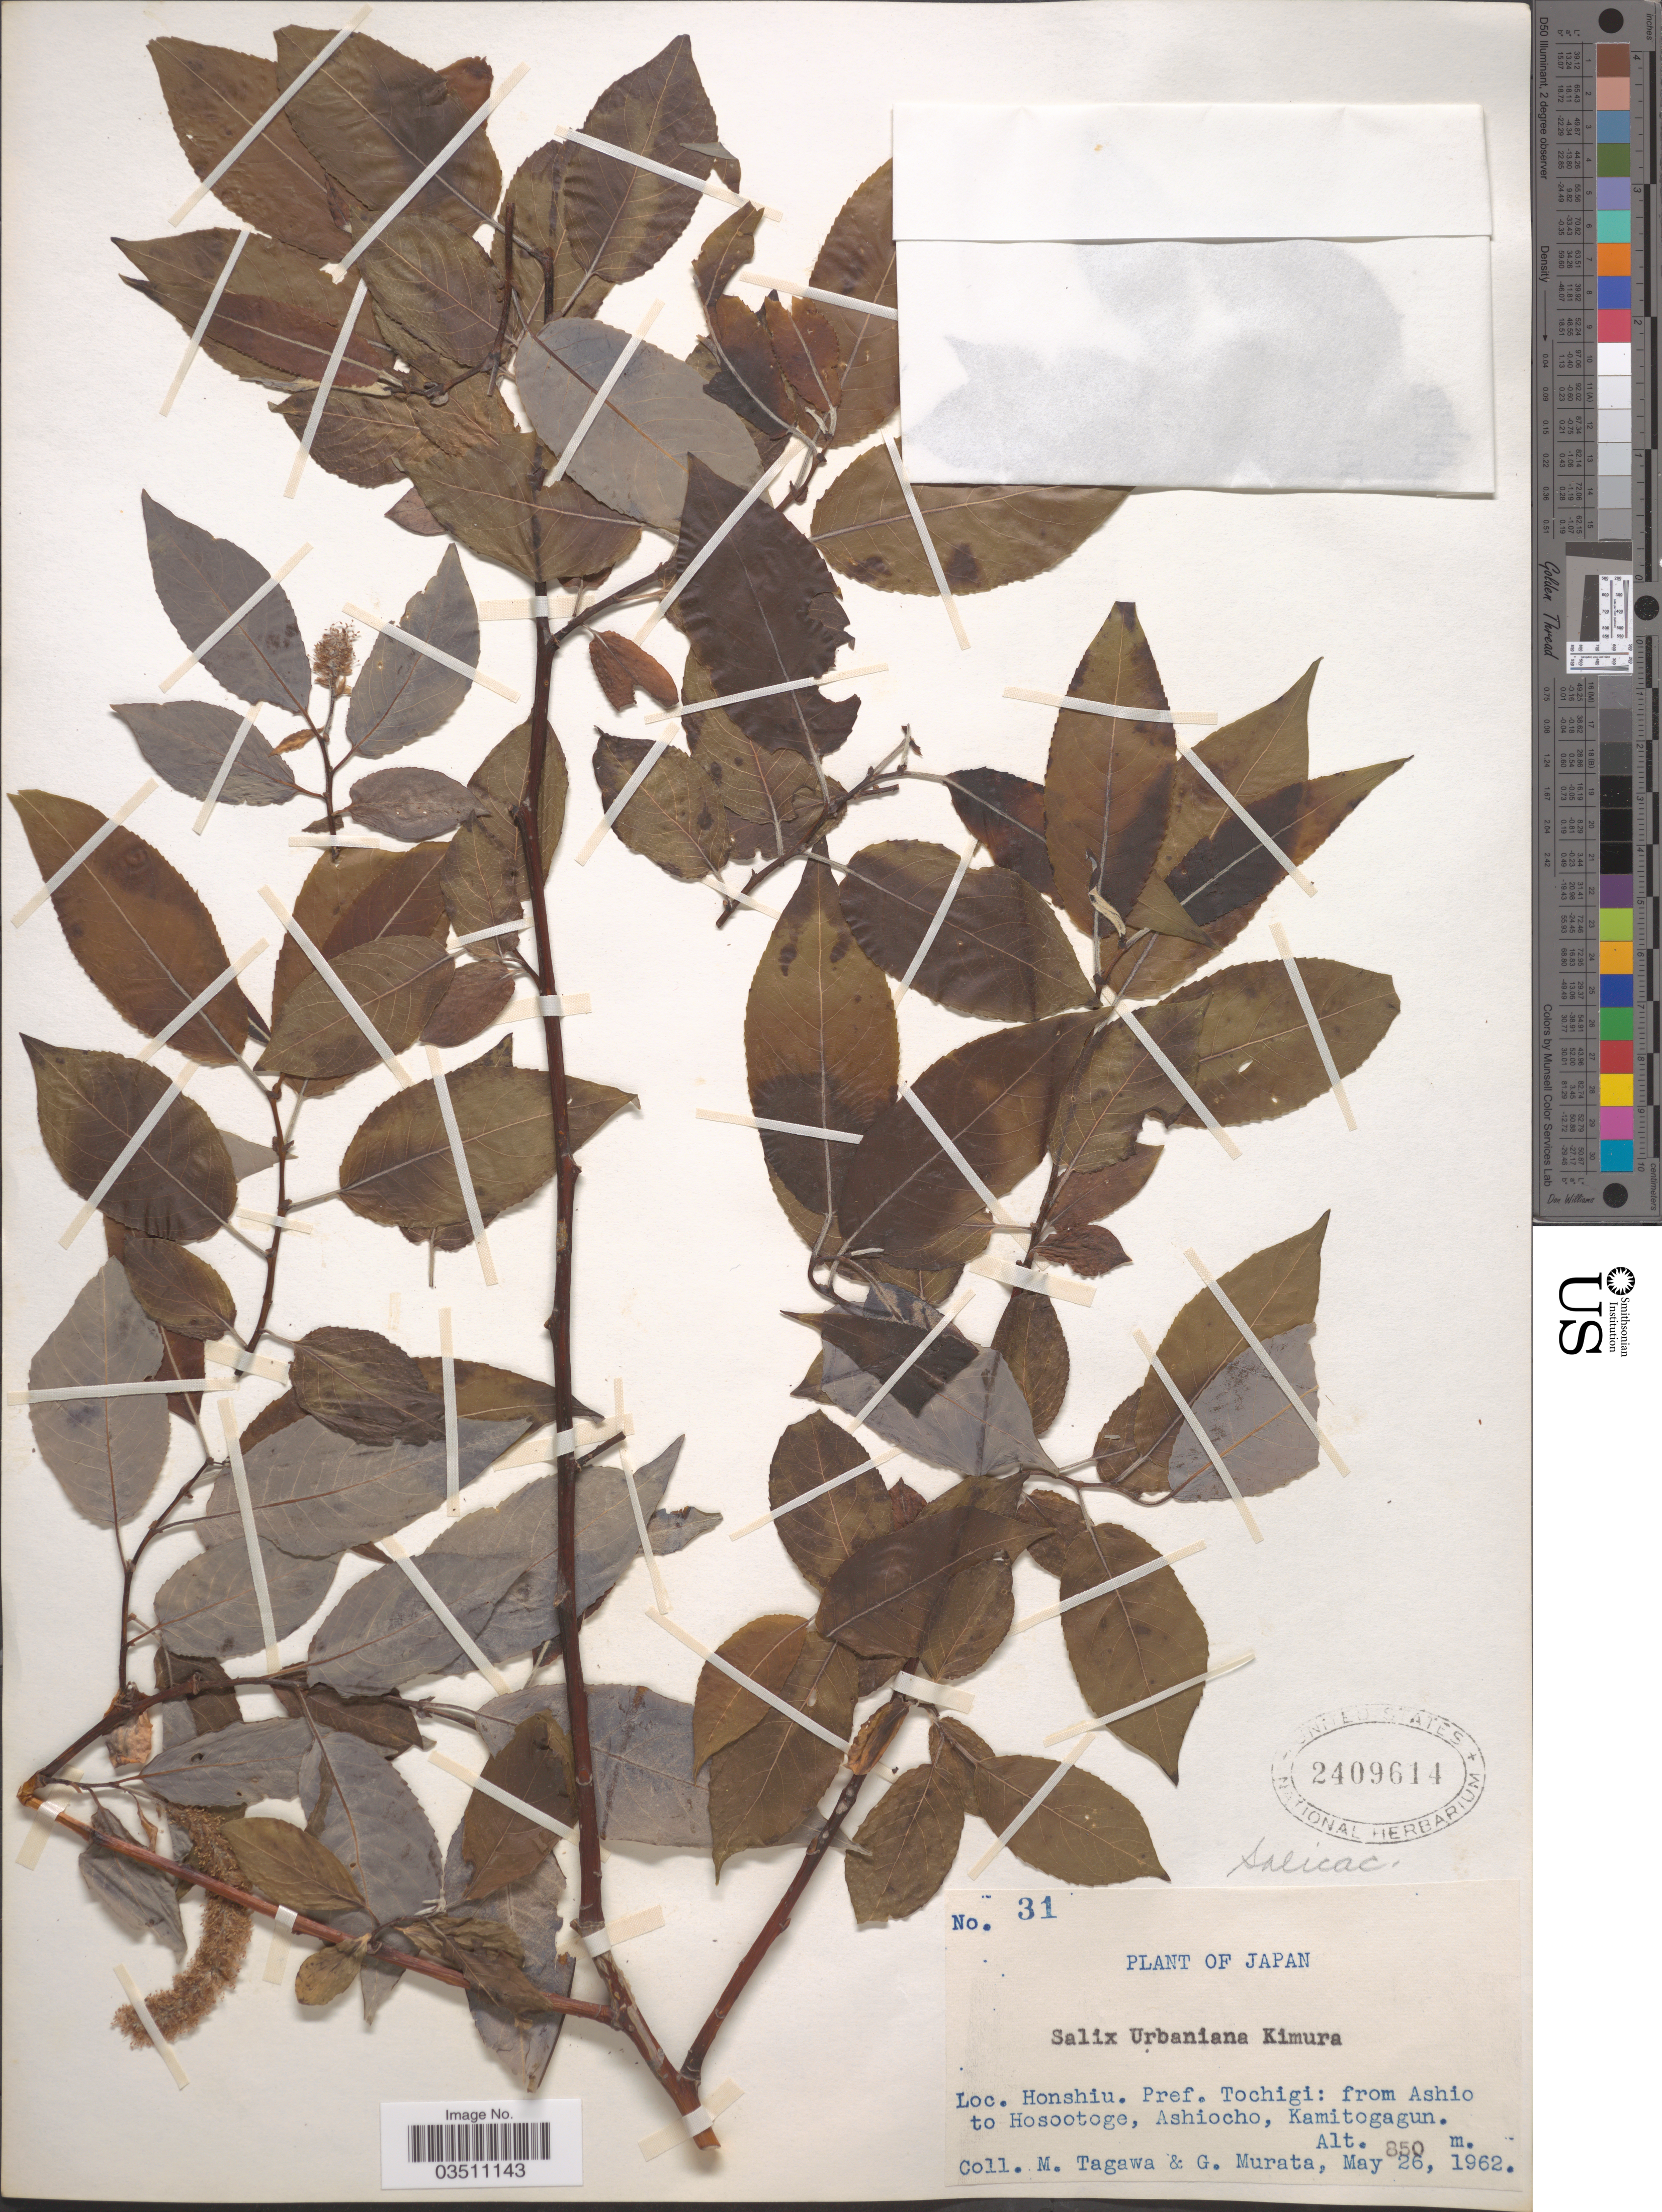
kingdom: Plantae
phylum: Tracheophyta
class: Magnoliopsida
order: Malpighiales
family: Salicaceae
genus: Salix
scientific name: Salix urbaniana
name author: Seemen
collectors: M. Tagawa & G. Murata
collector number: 31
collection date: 1962-05-26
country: Japan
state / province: Totigi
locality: Honshiu. Pref. Tochigi: from Ashio to Hosootoge, Ashiocho, Kamitogagun.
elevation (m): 850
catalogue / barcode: US 2409614